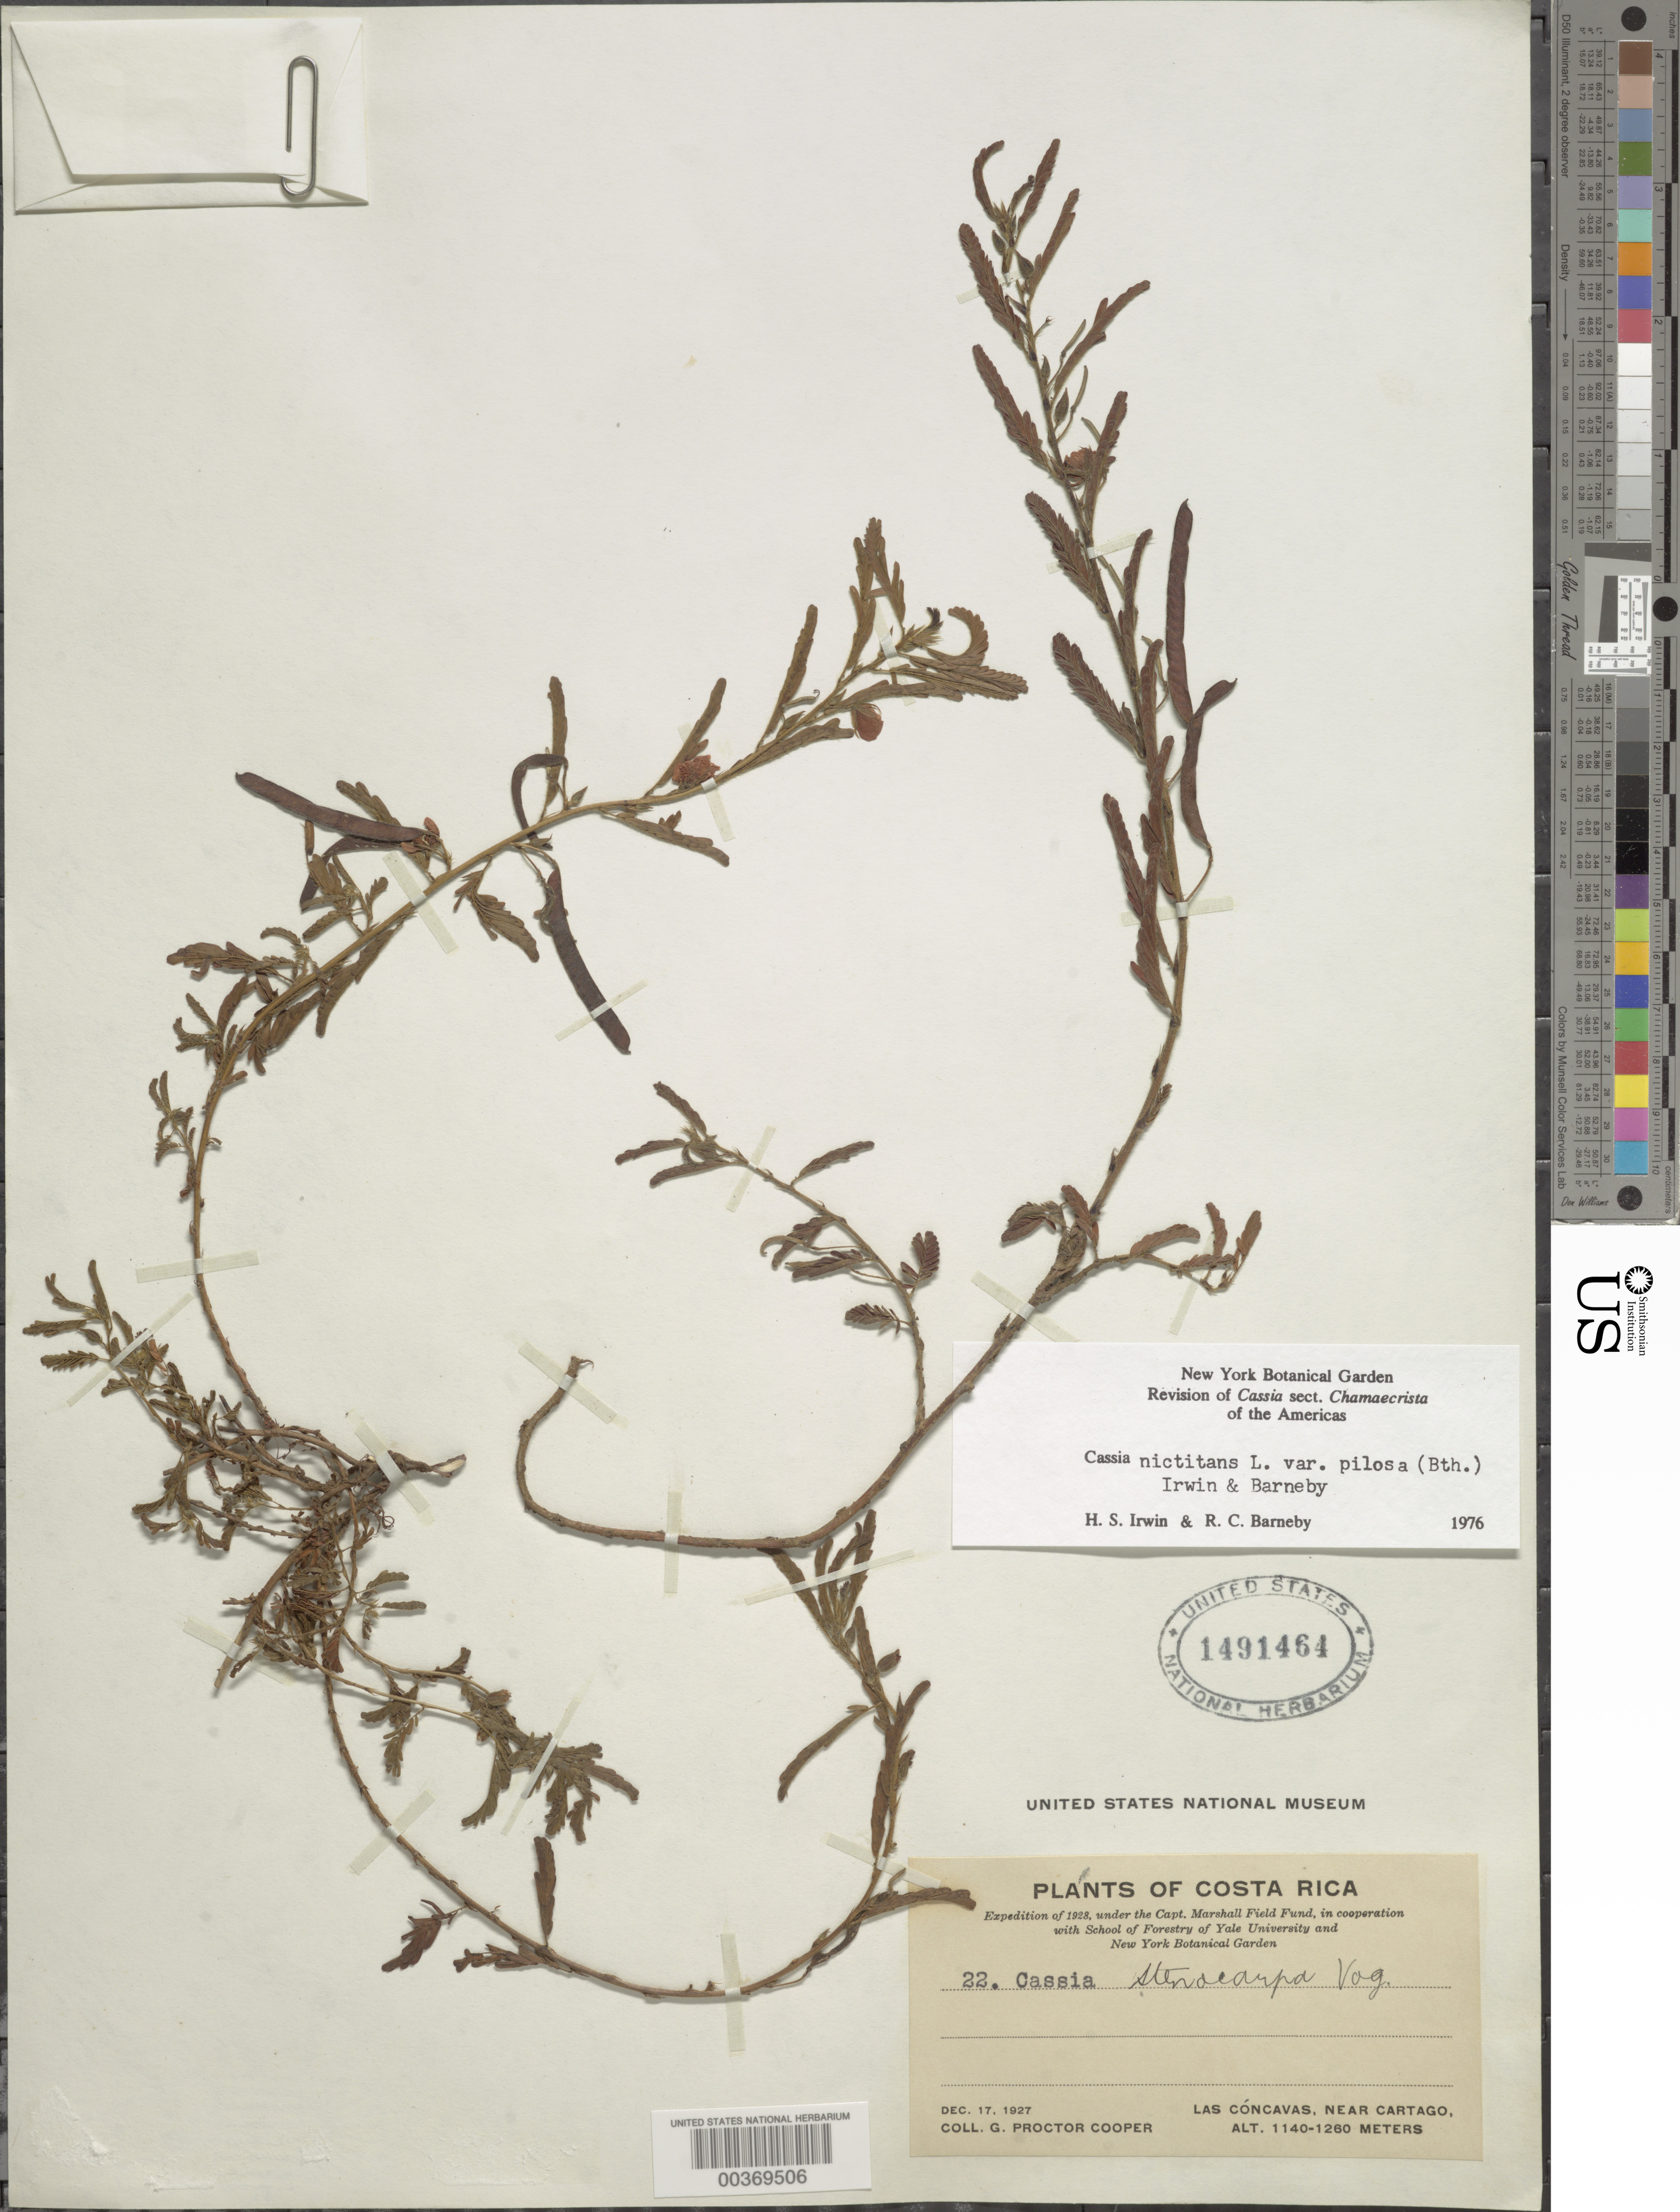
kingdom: Plantae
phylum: Tracheophyta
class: Magnoliopsida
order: Fabales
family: Fabaceae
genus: Chamaecrista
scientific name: Chamaecrista nictitans var. pilosa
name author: (Benth.) H.S. Irwin & Barneby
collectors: G. Cooper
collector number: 22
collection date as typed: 17 Dec 1927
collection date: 1927-12-17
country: Costa Rica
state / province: Cartago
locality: Las Concavas, near Cartago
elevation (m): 1140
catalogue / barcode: US 1491464